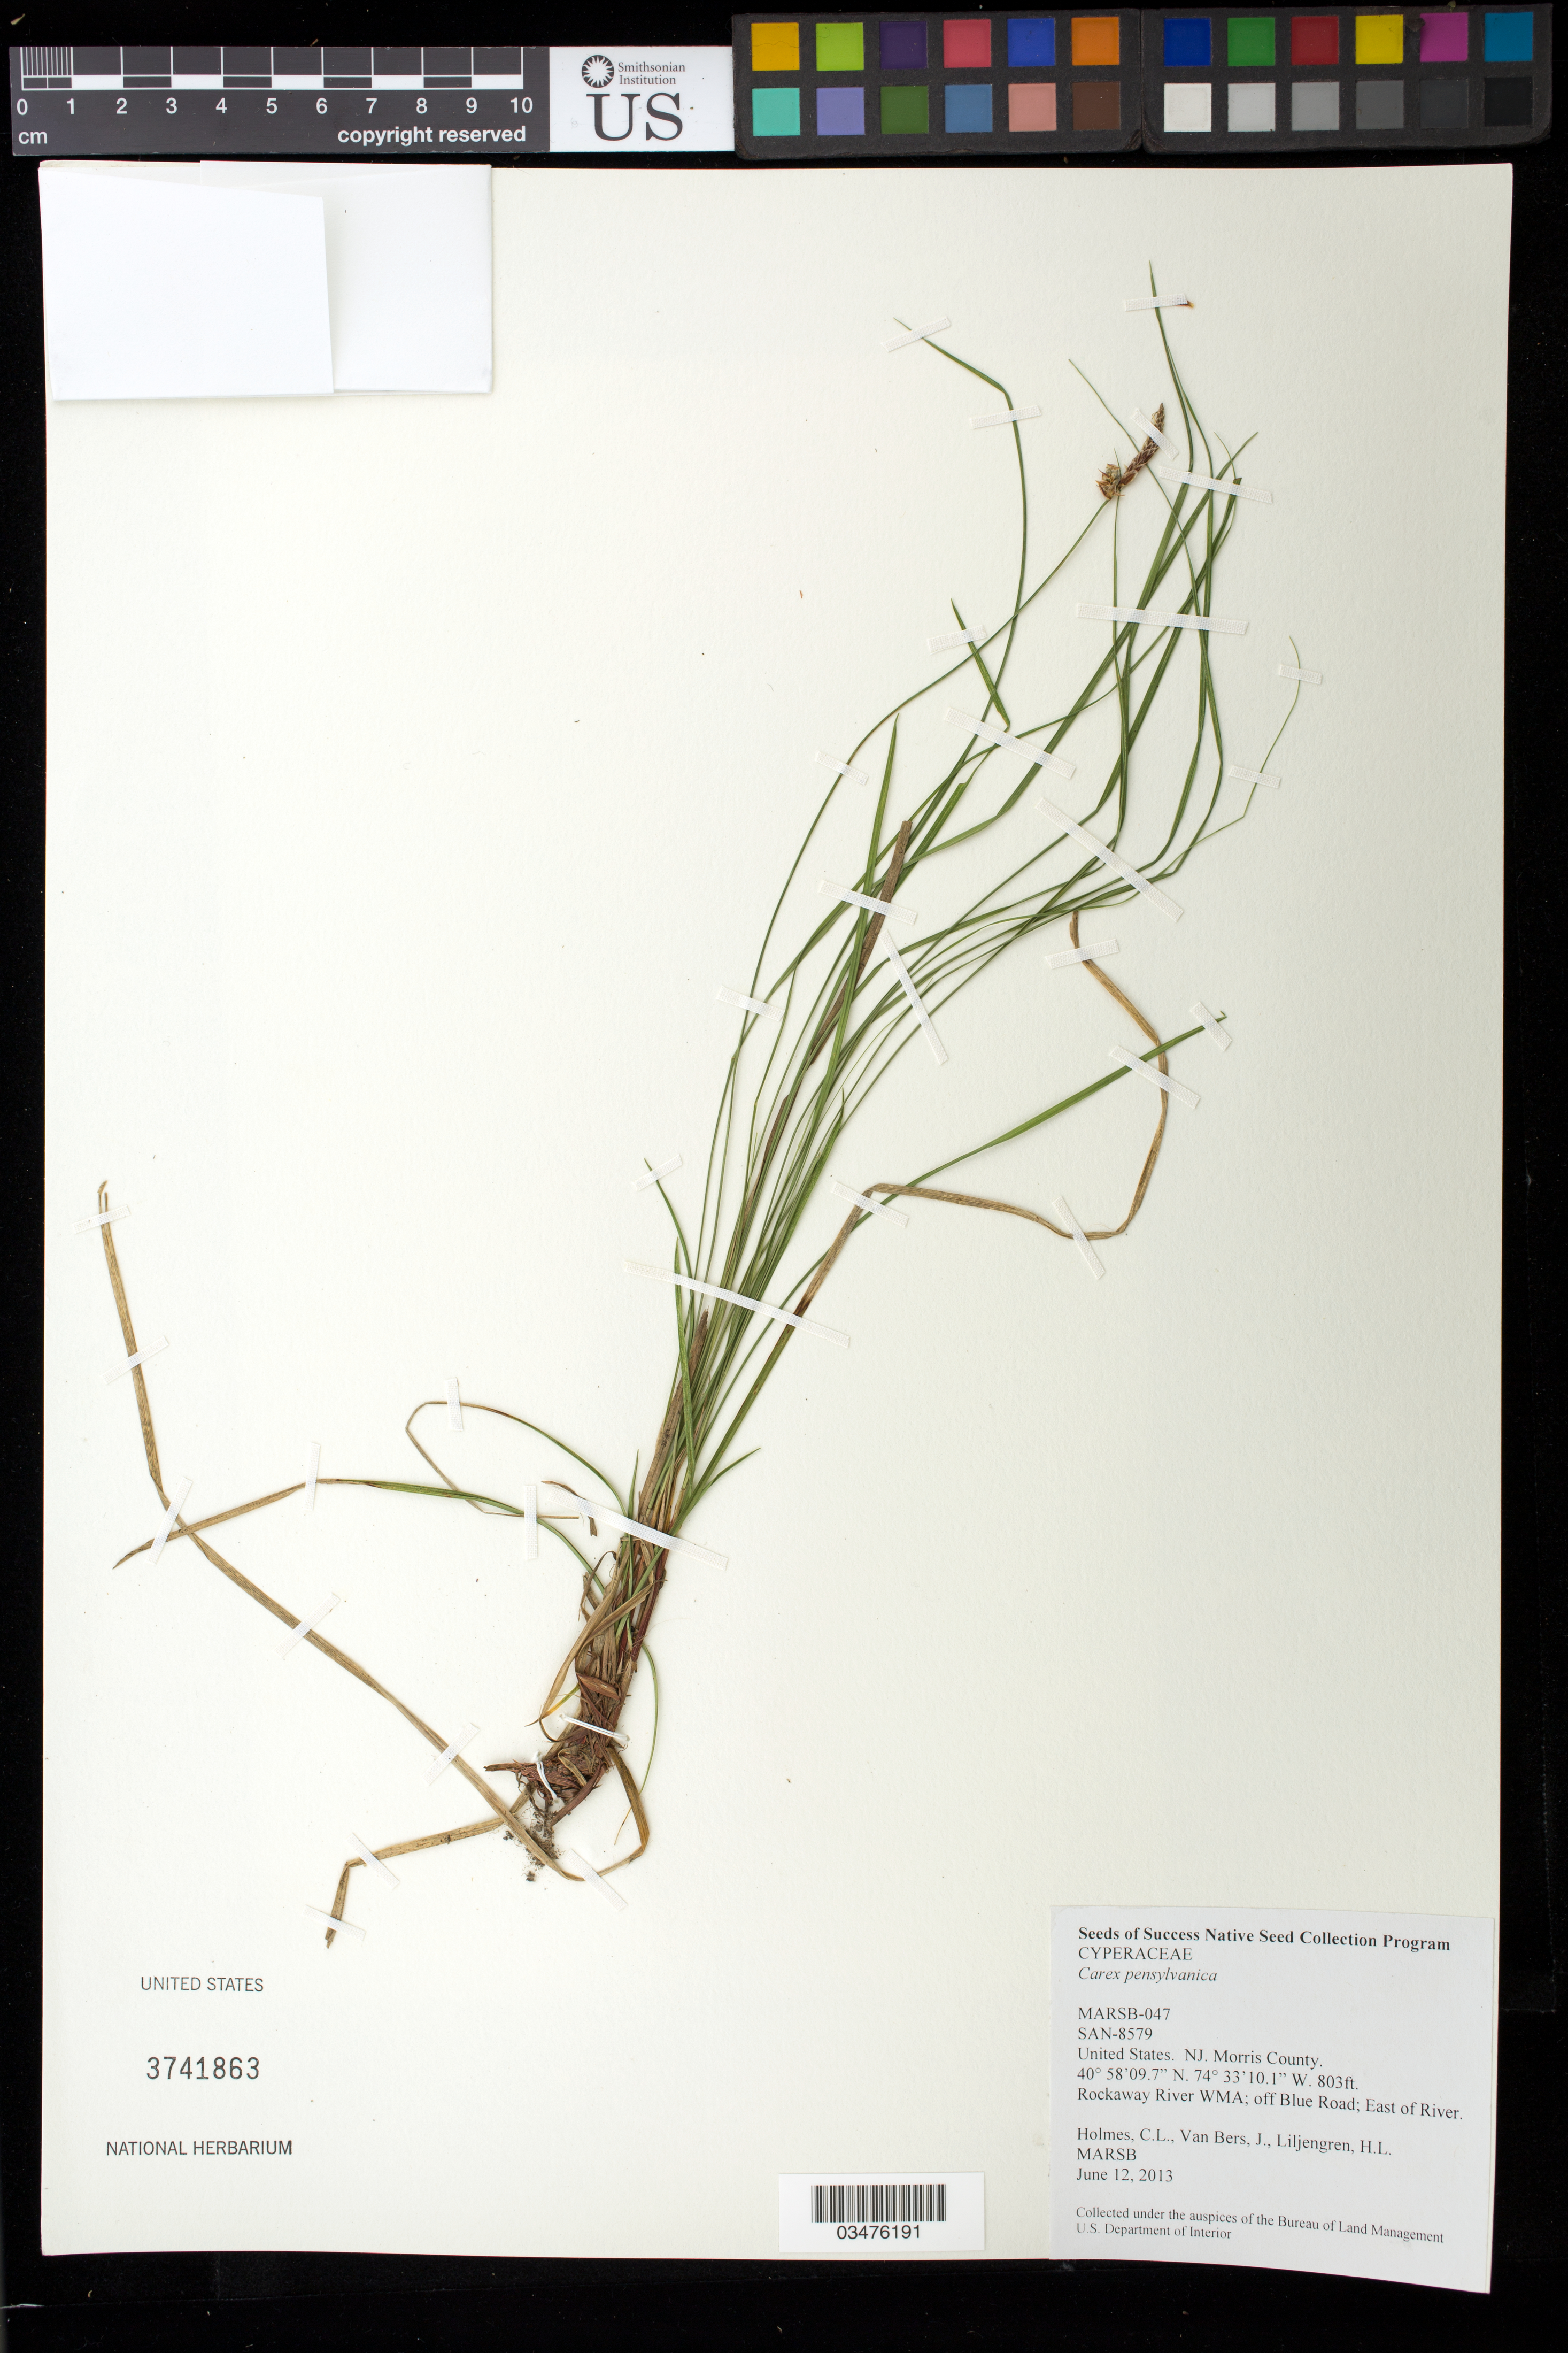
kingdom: Plantae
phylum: Tracheophyta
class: Liliopsida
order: Poales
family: Cyperaceae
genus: Carex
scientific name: Carex pensylvanica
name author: Lam.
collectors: C. Holmes, J. Van Bers & H. Liljengren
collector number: MARSB-047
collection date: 2013-06-12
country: United States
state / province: New Jersey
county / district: Morris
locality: Rockaway River WMA, off Blue Road, East of River.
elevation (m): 245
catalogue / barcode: US 3741863